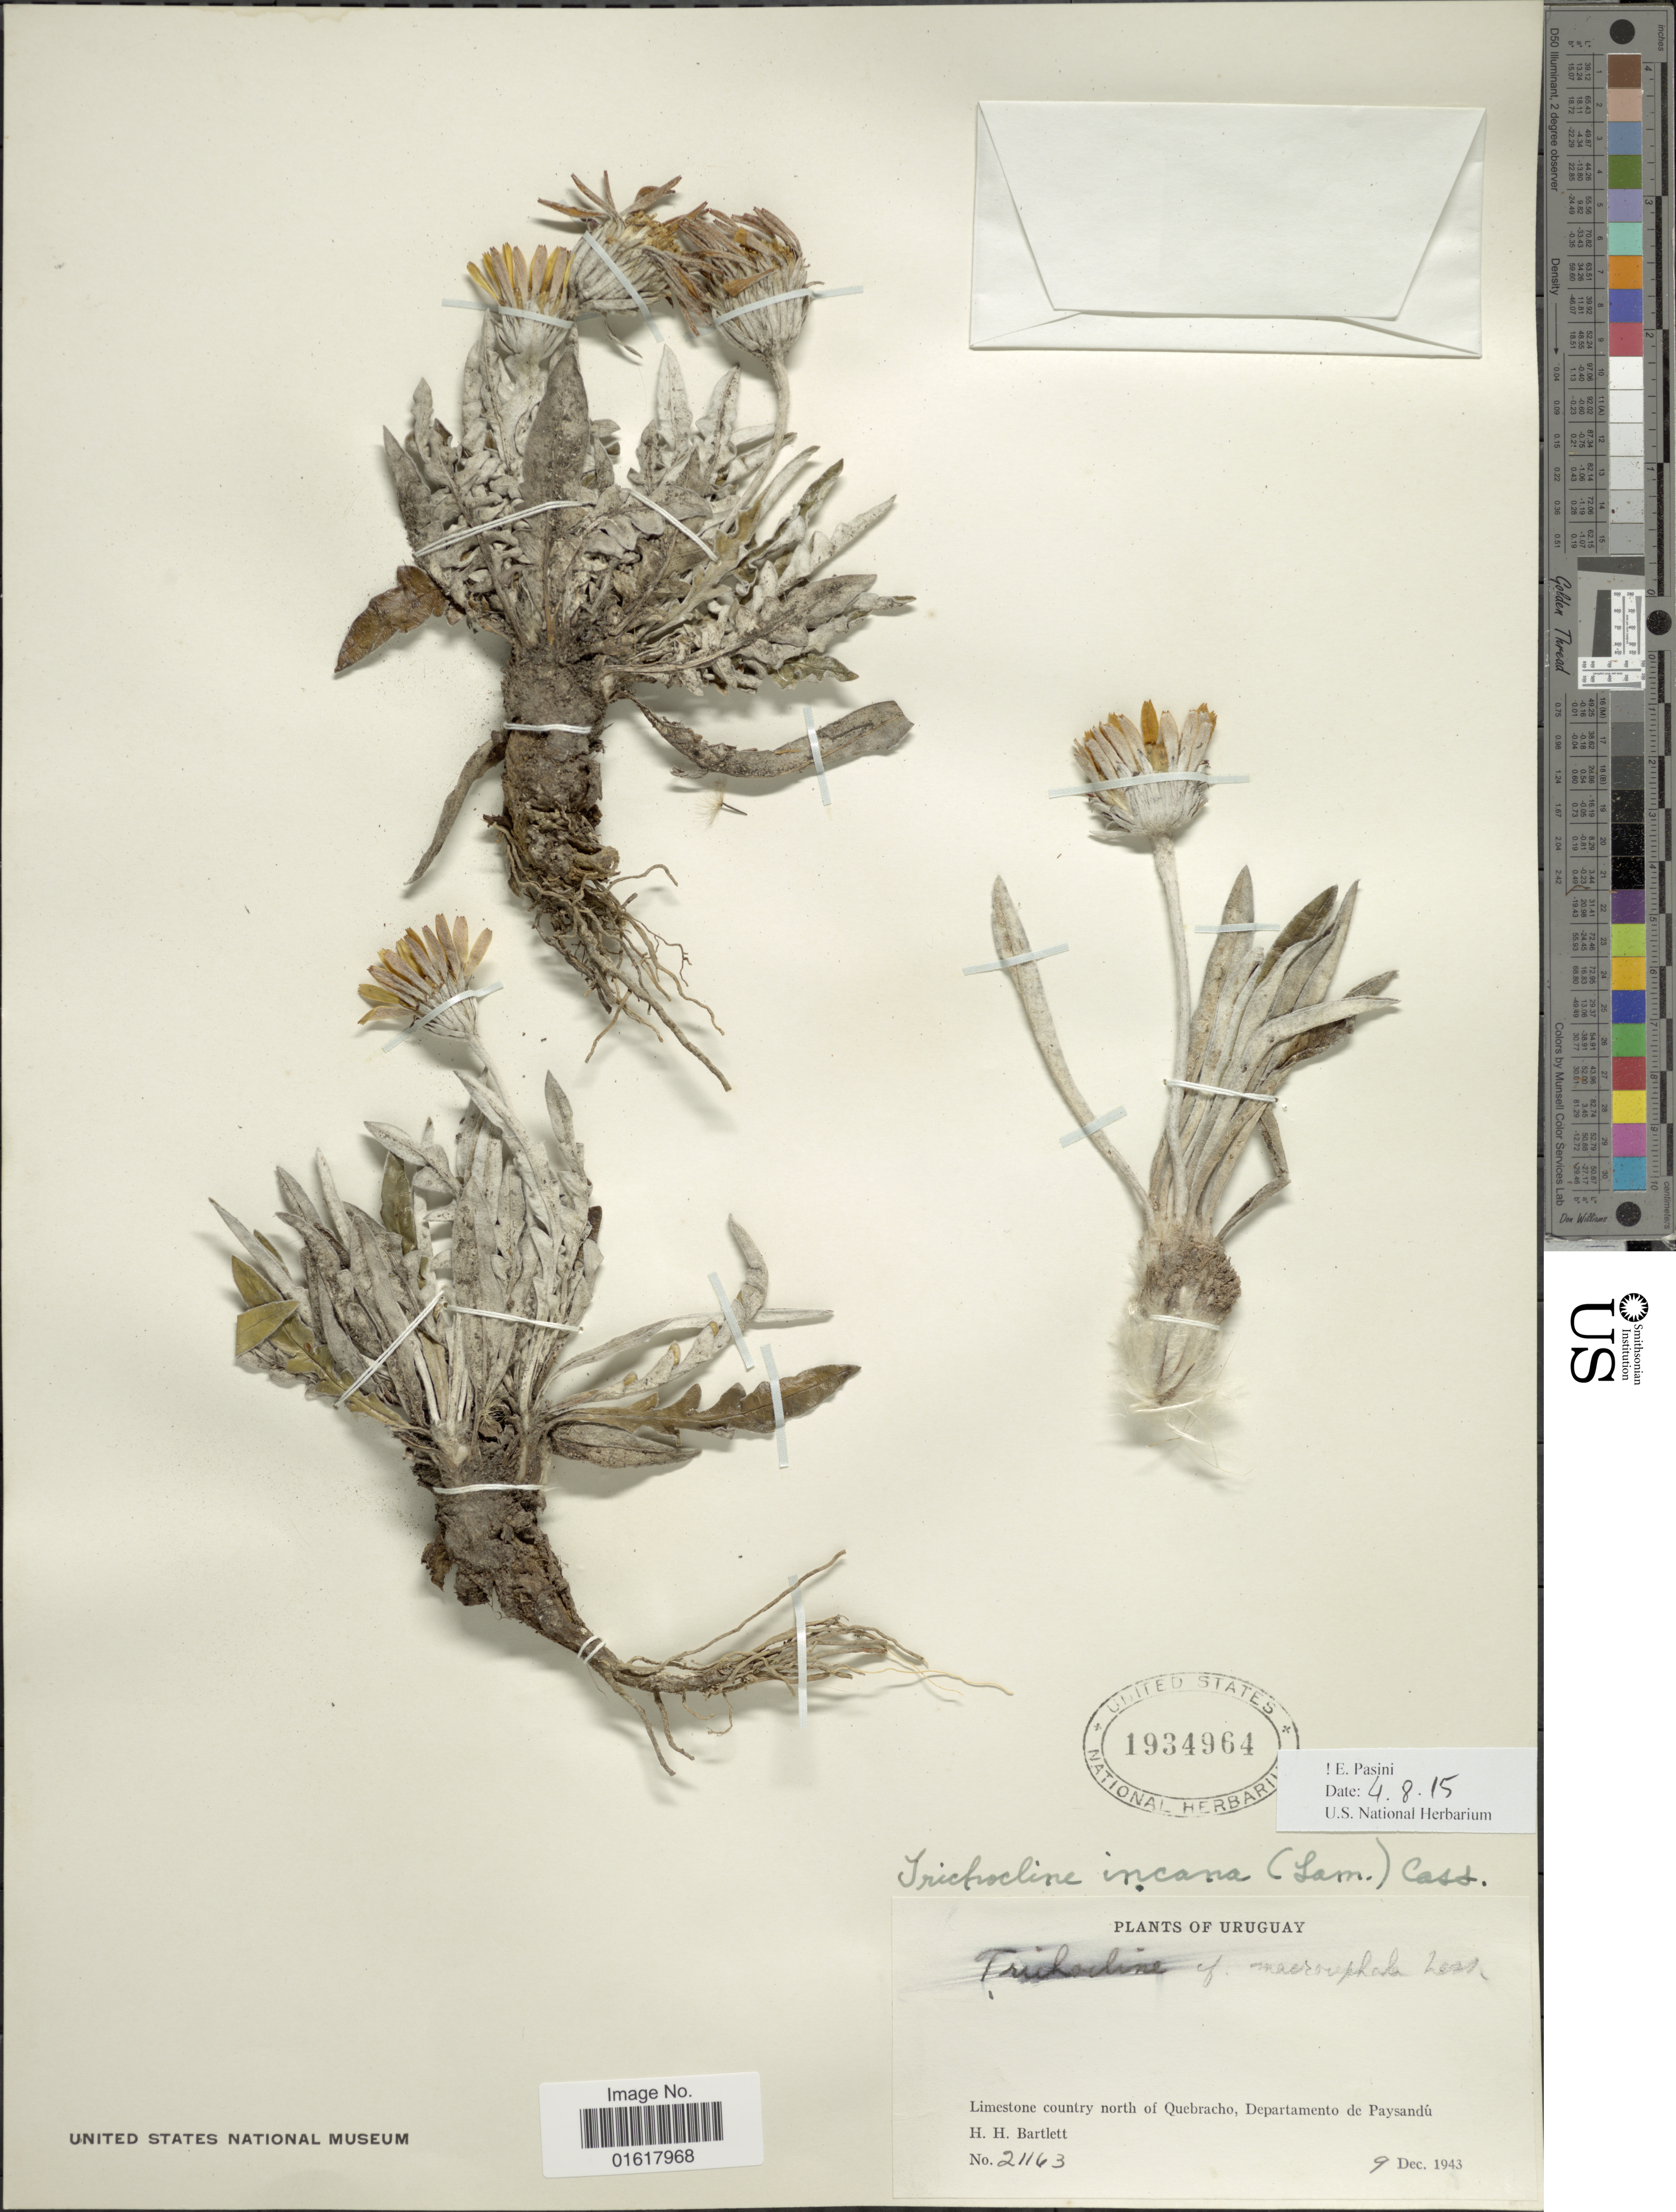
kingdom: Plantae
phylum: Tracheophyta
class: Magnoliopsida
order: Asterales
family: Asteraceae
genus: Trichocline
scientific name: Trichocline incana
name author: (Lam.) Cass.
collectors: H. H. Bartlett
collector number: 21163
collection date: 1943-12-09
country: Uruguay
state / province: Paysandu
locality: Limestone country north of Quebracho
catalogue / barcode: US 1934964